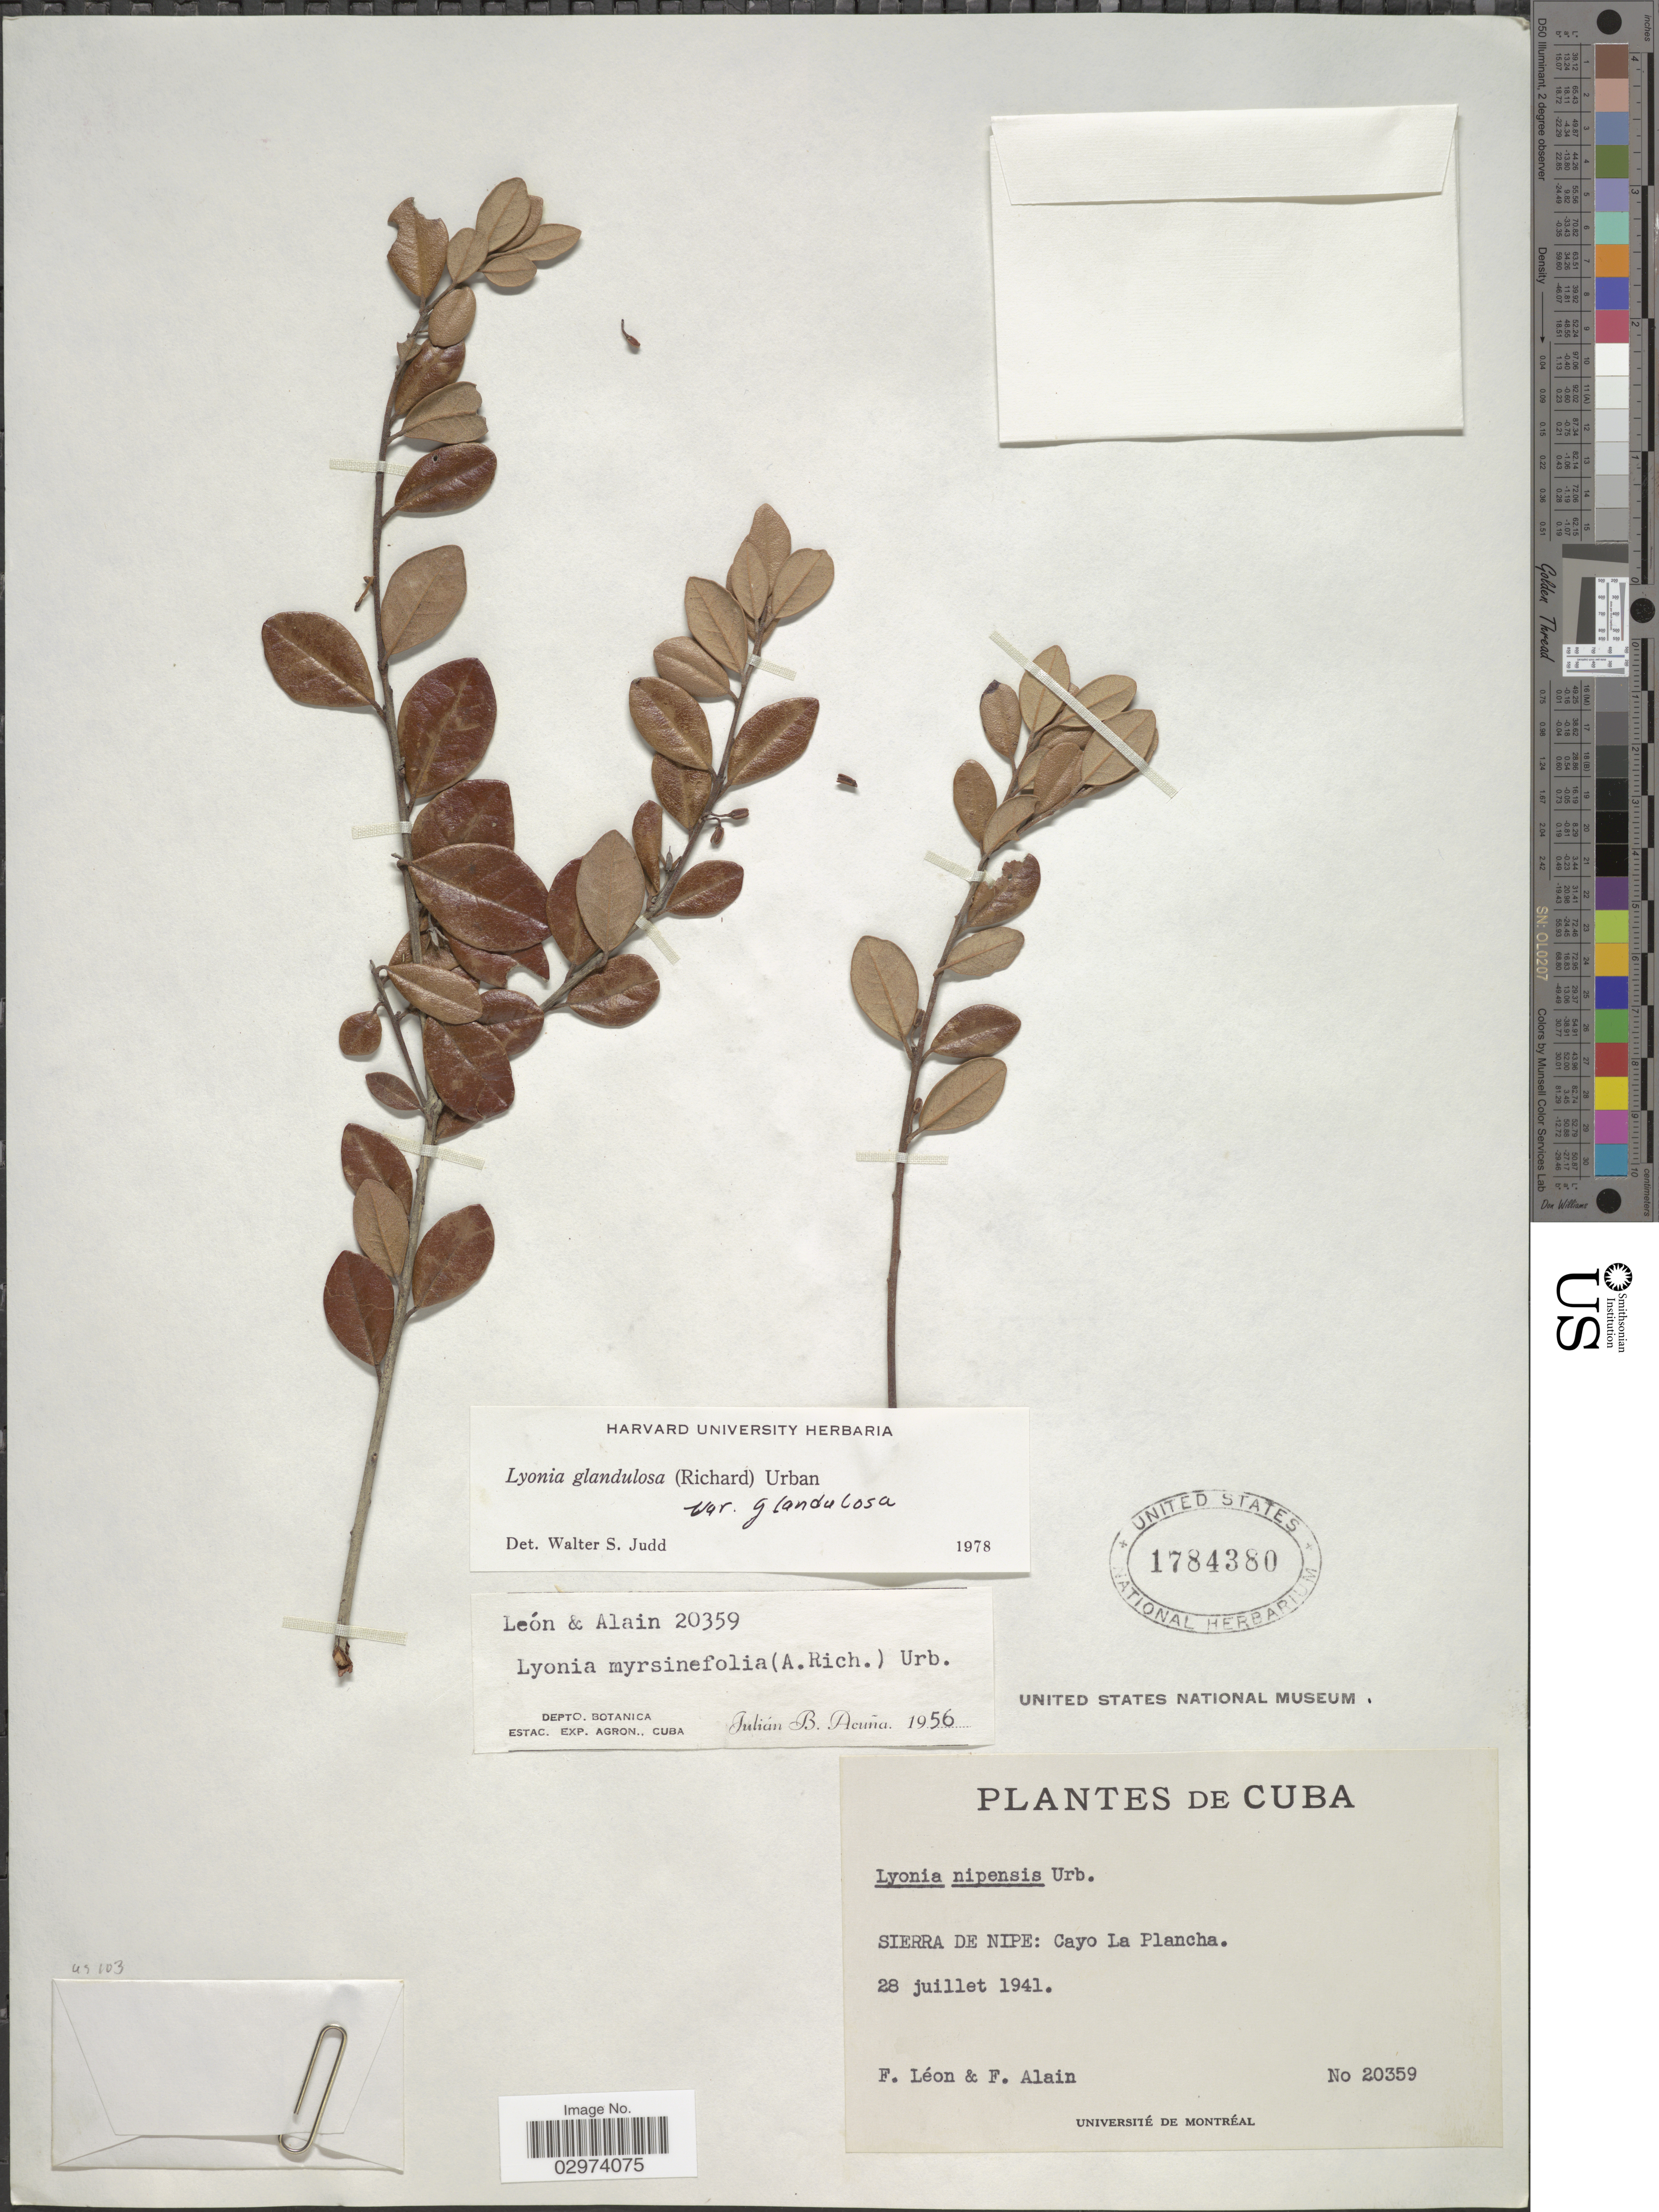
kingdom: Plantae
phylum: Tracheophyta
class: Magnoliopsida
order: Ericales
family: Ericaceae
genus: Lyonia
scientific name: Lyonia glandulosa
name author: (A. Rich.) Griseb.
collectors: F. Leon & Alain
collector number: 20359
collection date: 1941-07-28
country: Cuba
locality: Sierra de Nipe: Cayo La Plancha.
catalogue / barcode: US 1784380